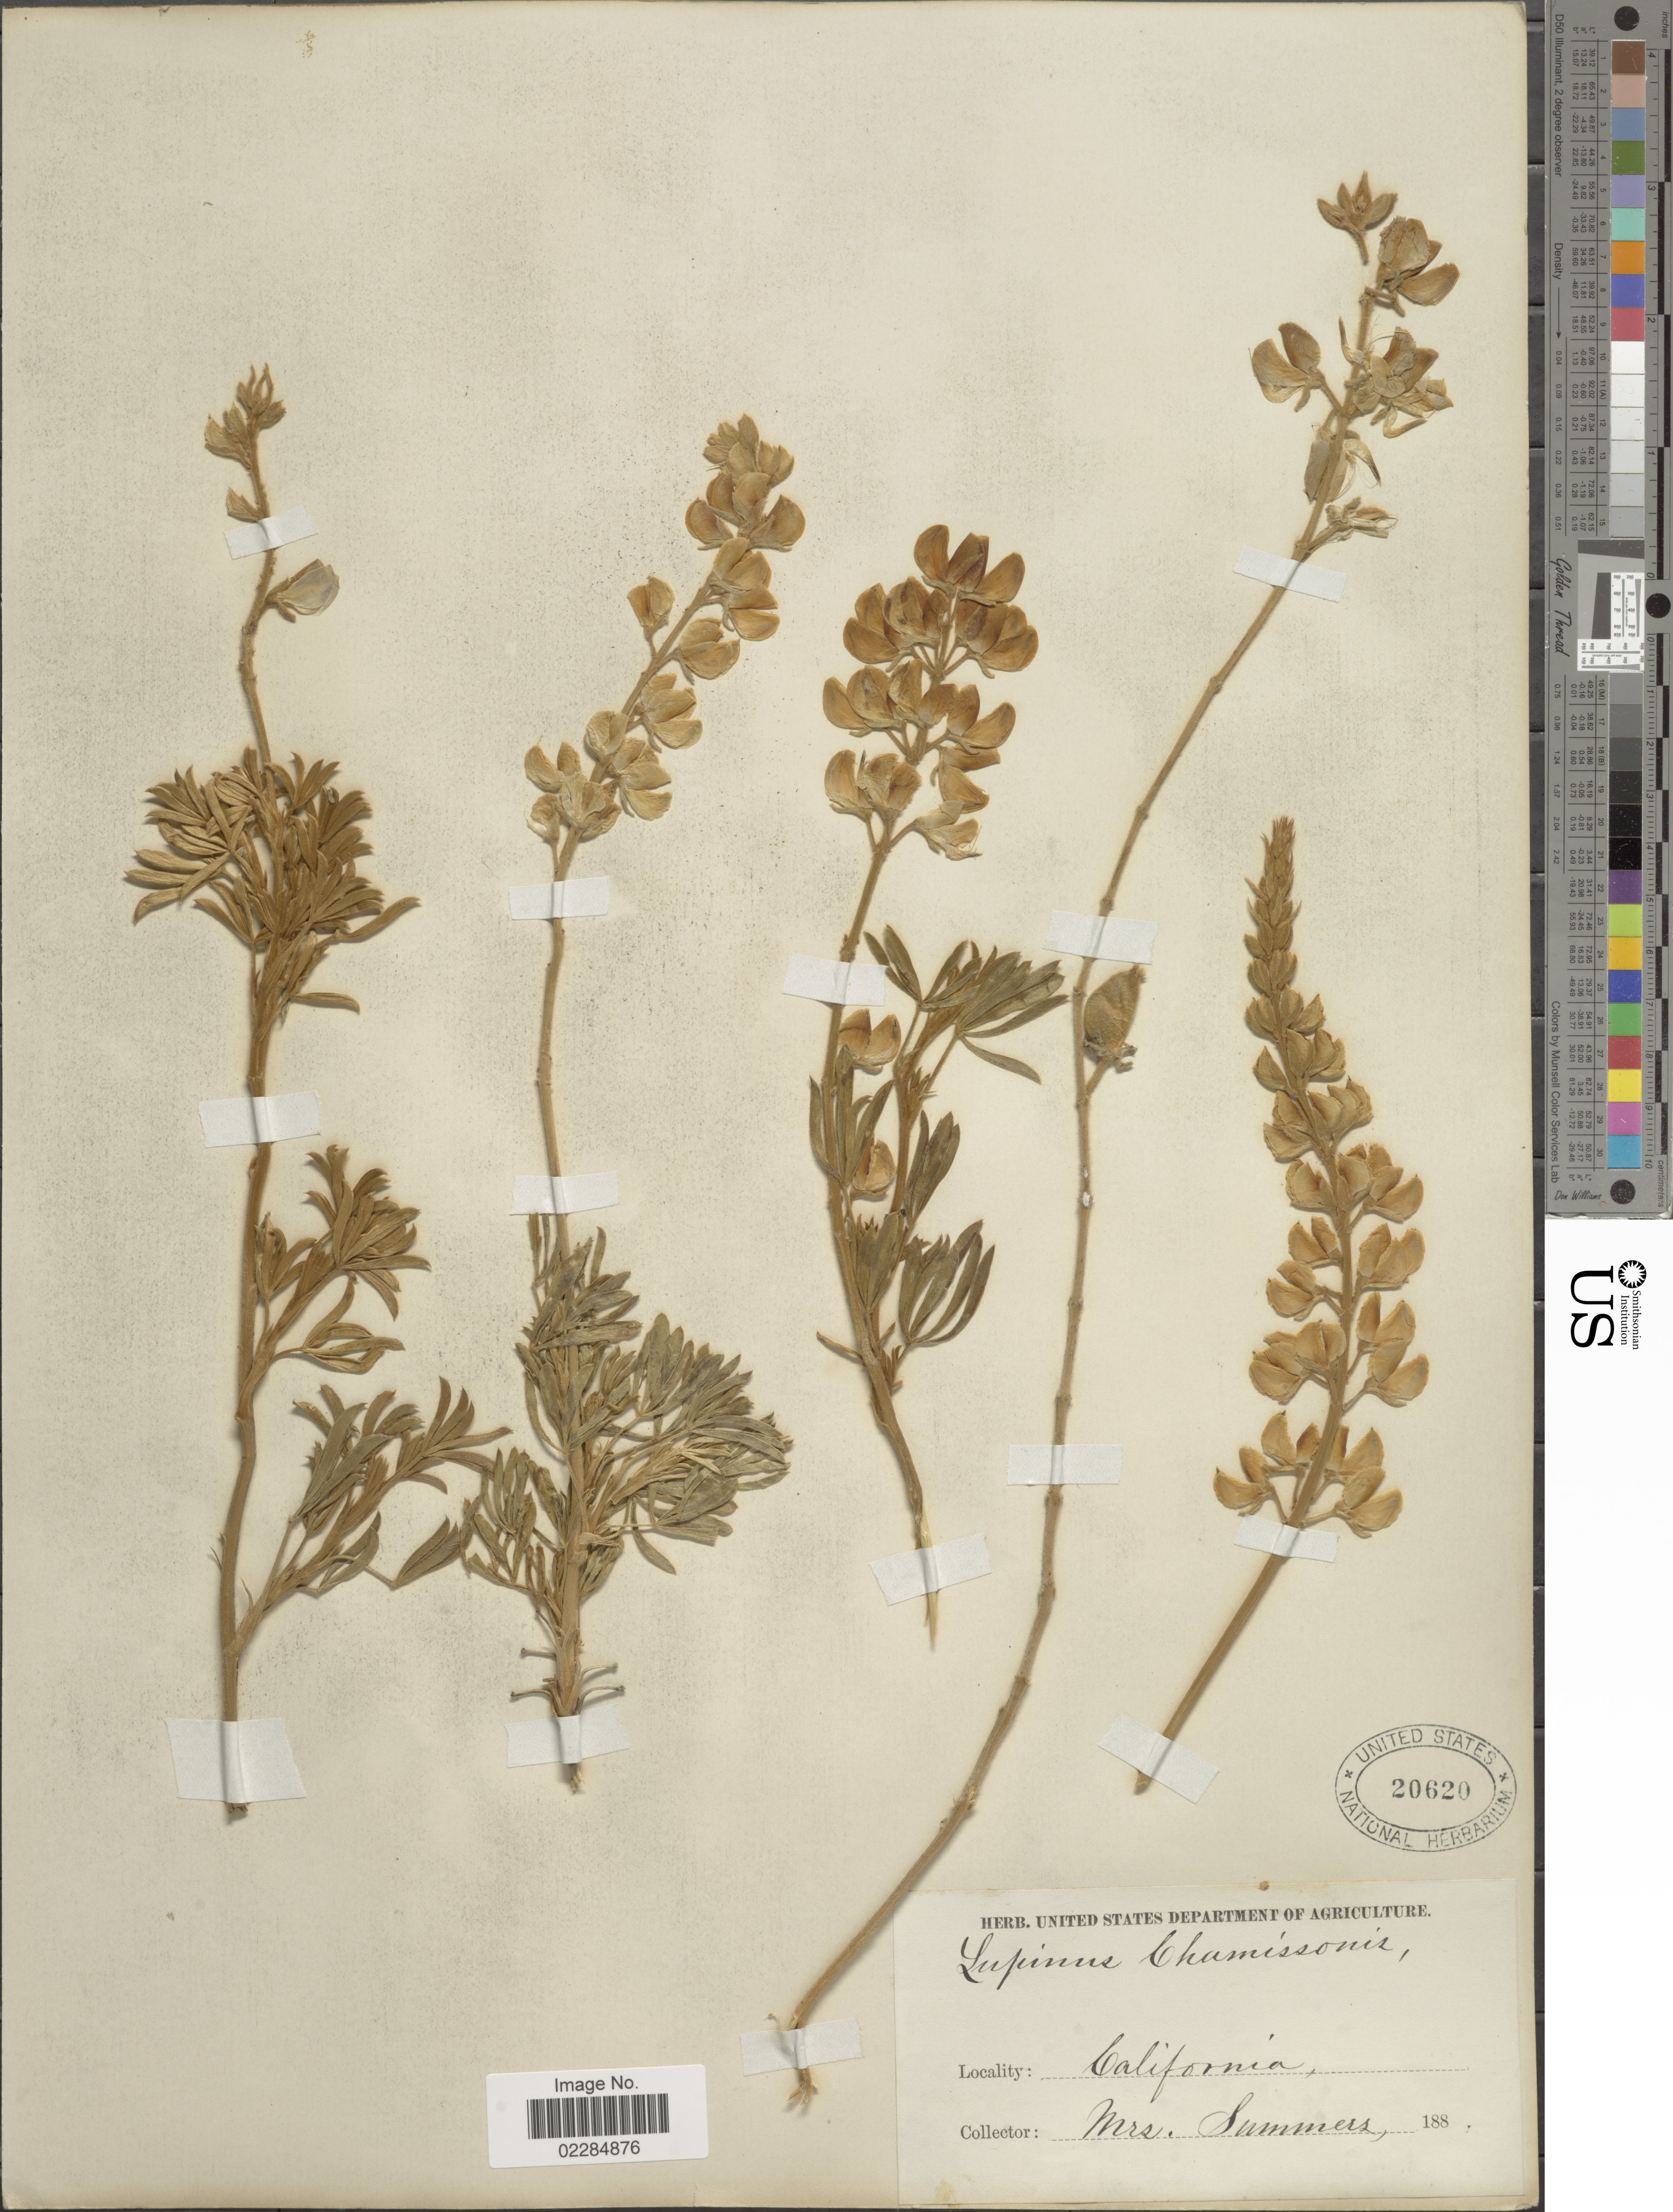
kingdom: Plantae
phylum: Tracheophyta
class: Magnoliopsida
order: Fabales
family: Fabaceae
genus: Lupinus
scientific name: Lupinus chamissonis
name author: Eschsch.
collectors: -. Summers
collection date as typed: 188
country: United States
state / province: California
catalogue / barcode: US 20620